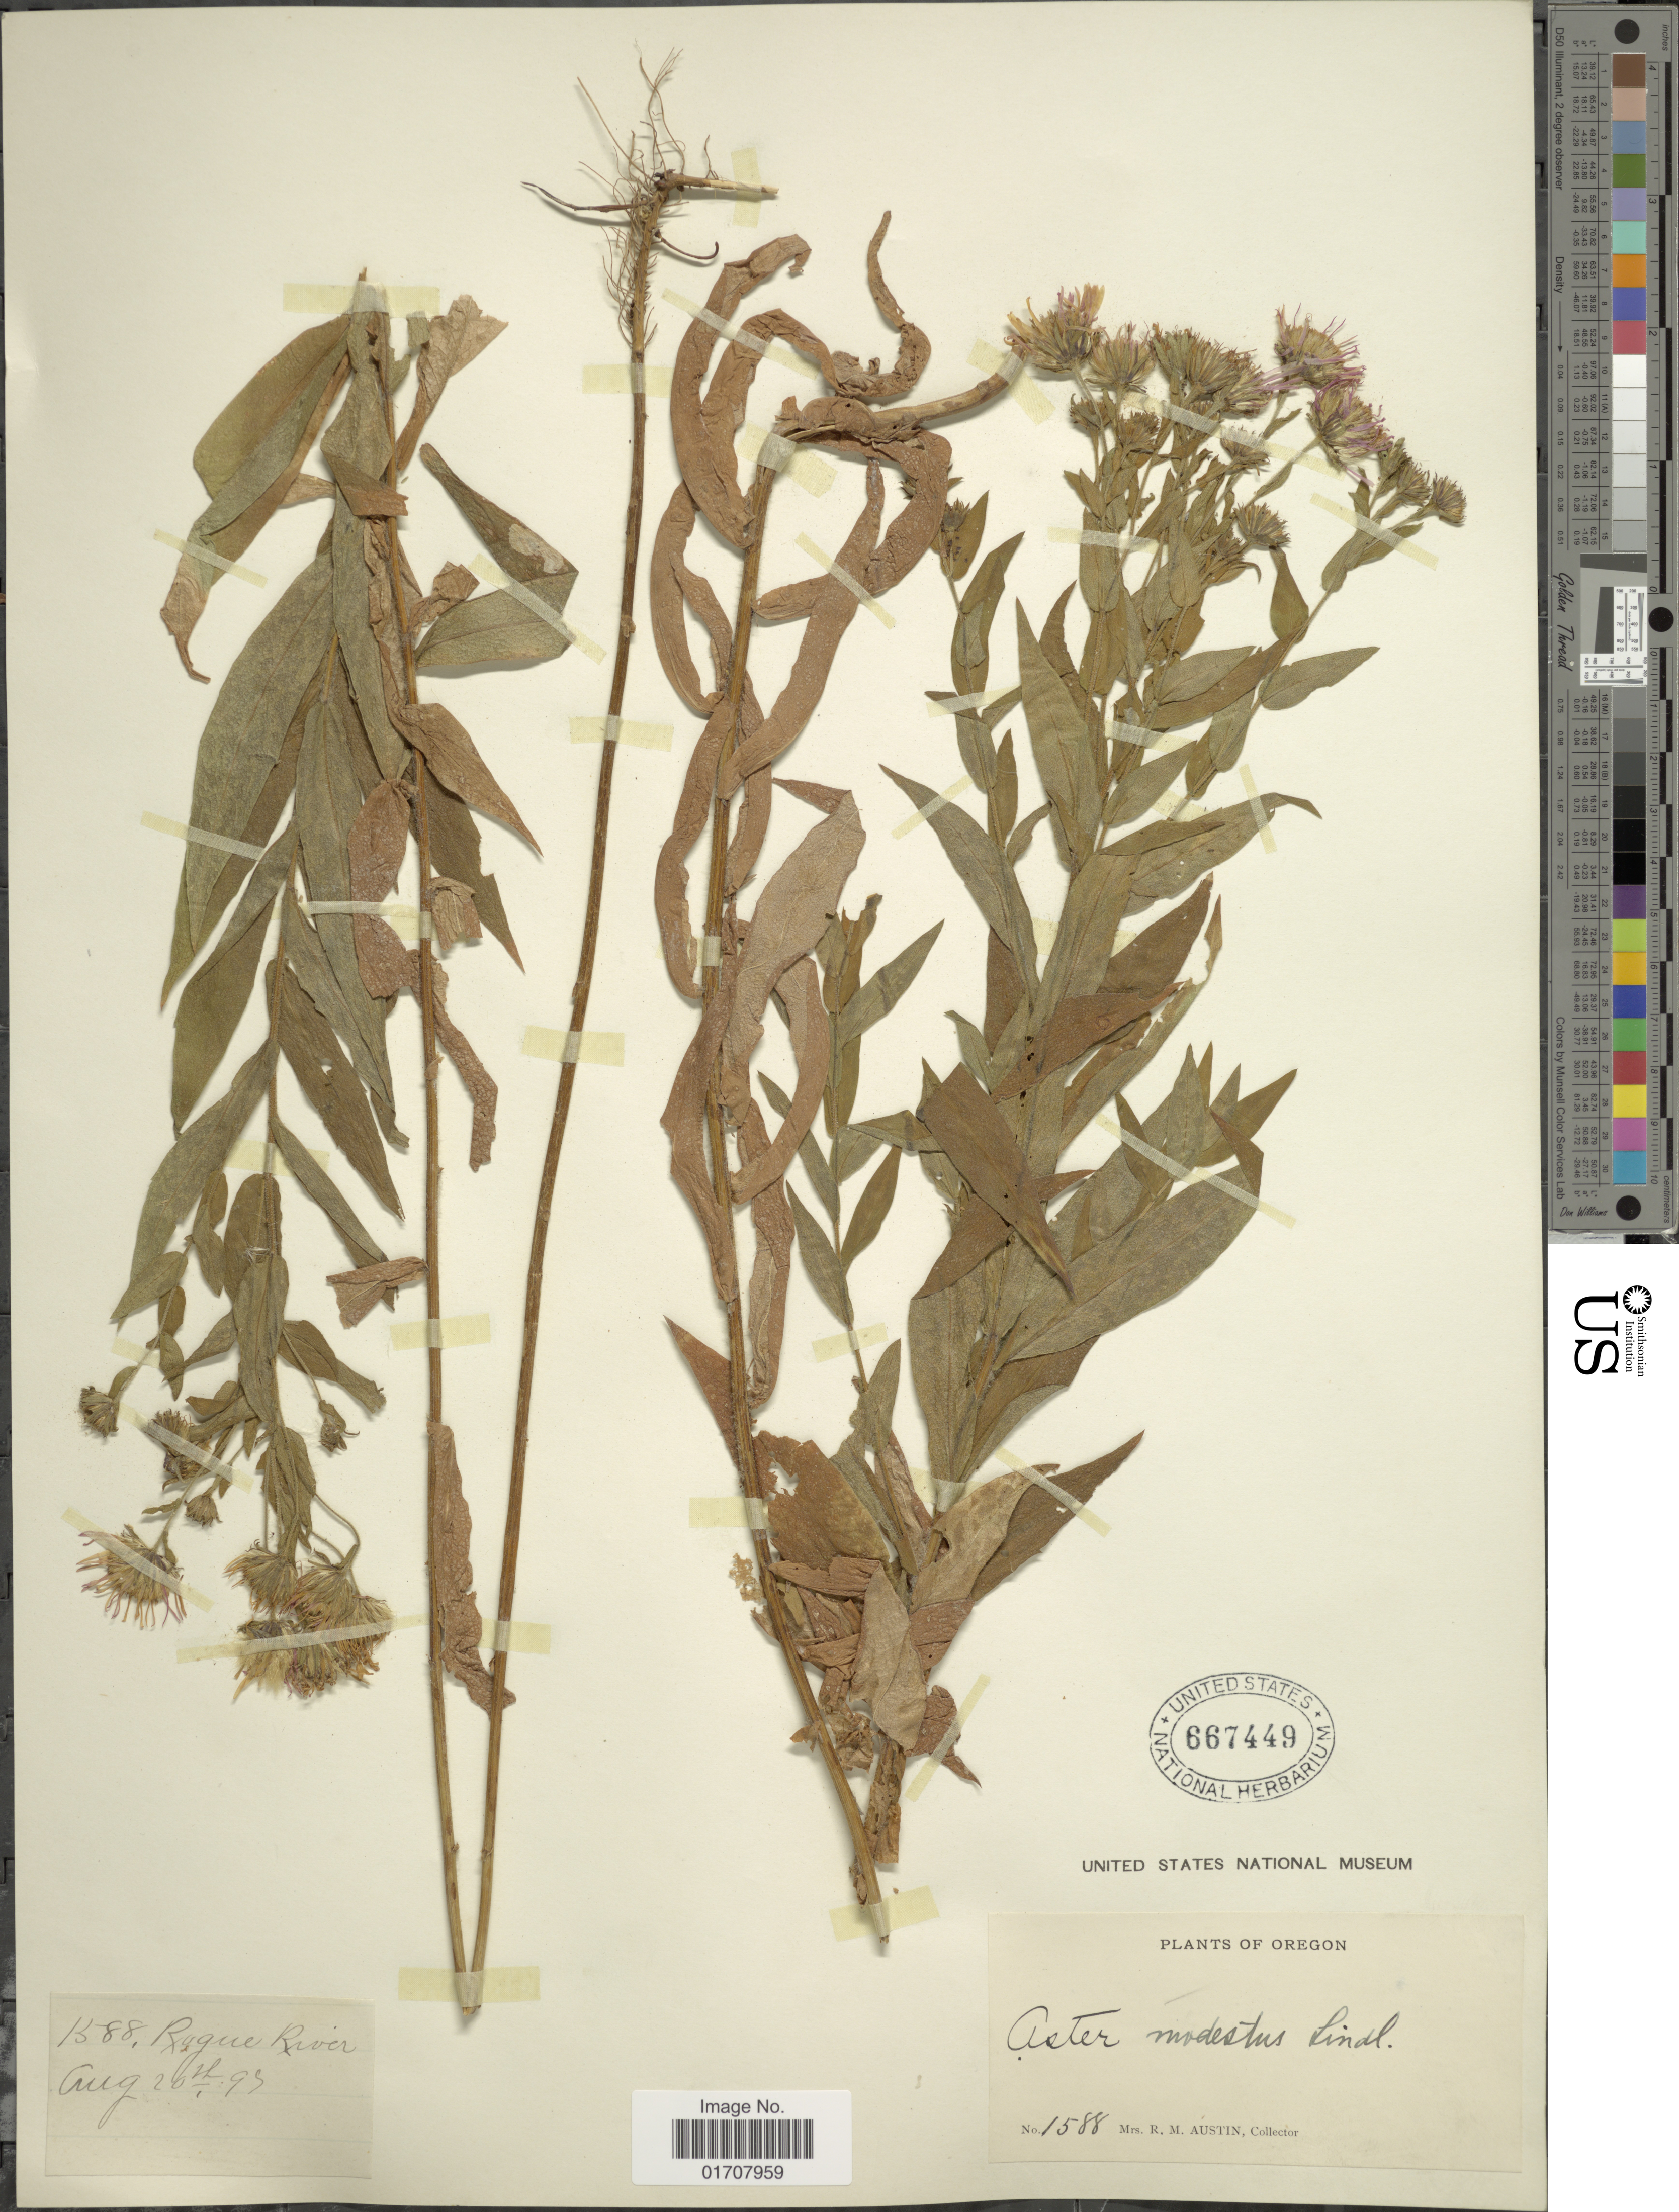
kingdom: Plantae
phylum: Tracheophyta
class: Magnoliopsida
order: Asterales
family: Asteraceae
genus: Canadanthus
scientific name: Canadanthus modestus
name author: (Lindl.) G.L. Nesom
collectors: R. Austin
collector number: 1588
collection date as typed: Transcribed d/m/y: 26/8/97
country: United States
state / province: Oregon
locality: Rogue River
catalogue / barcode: US 667449